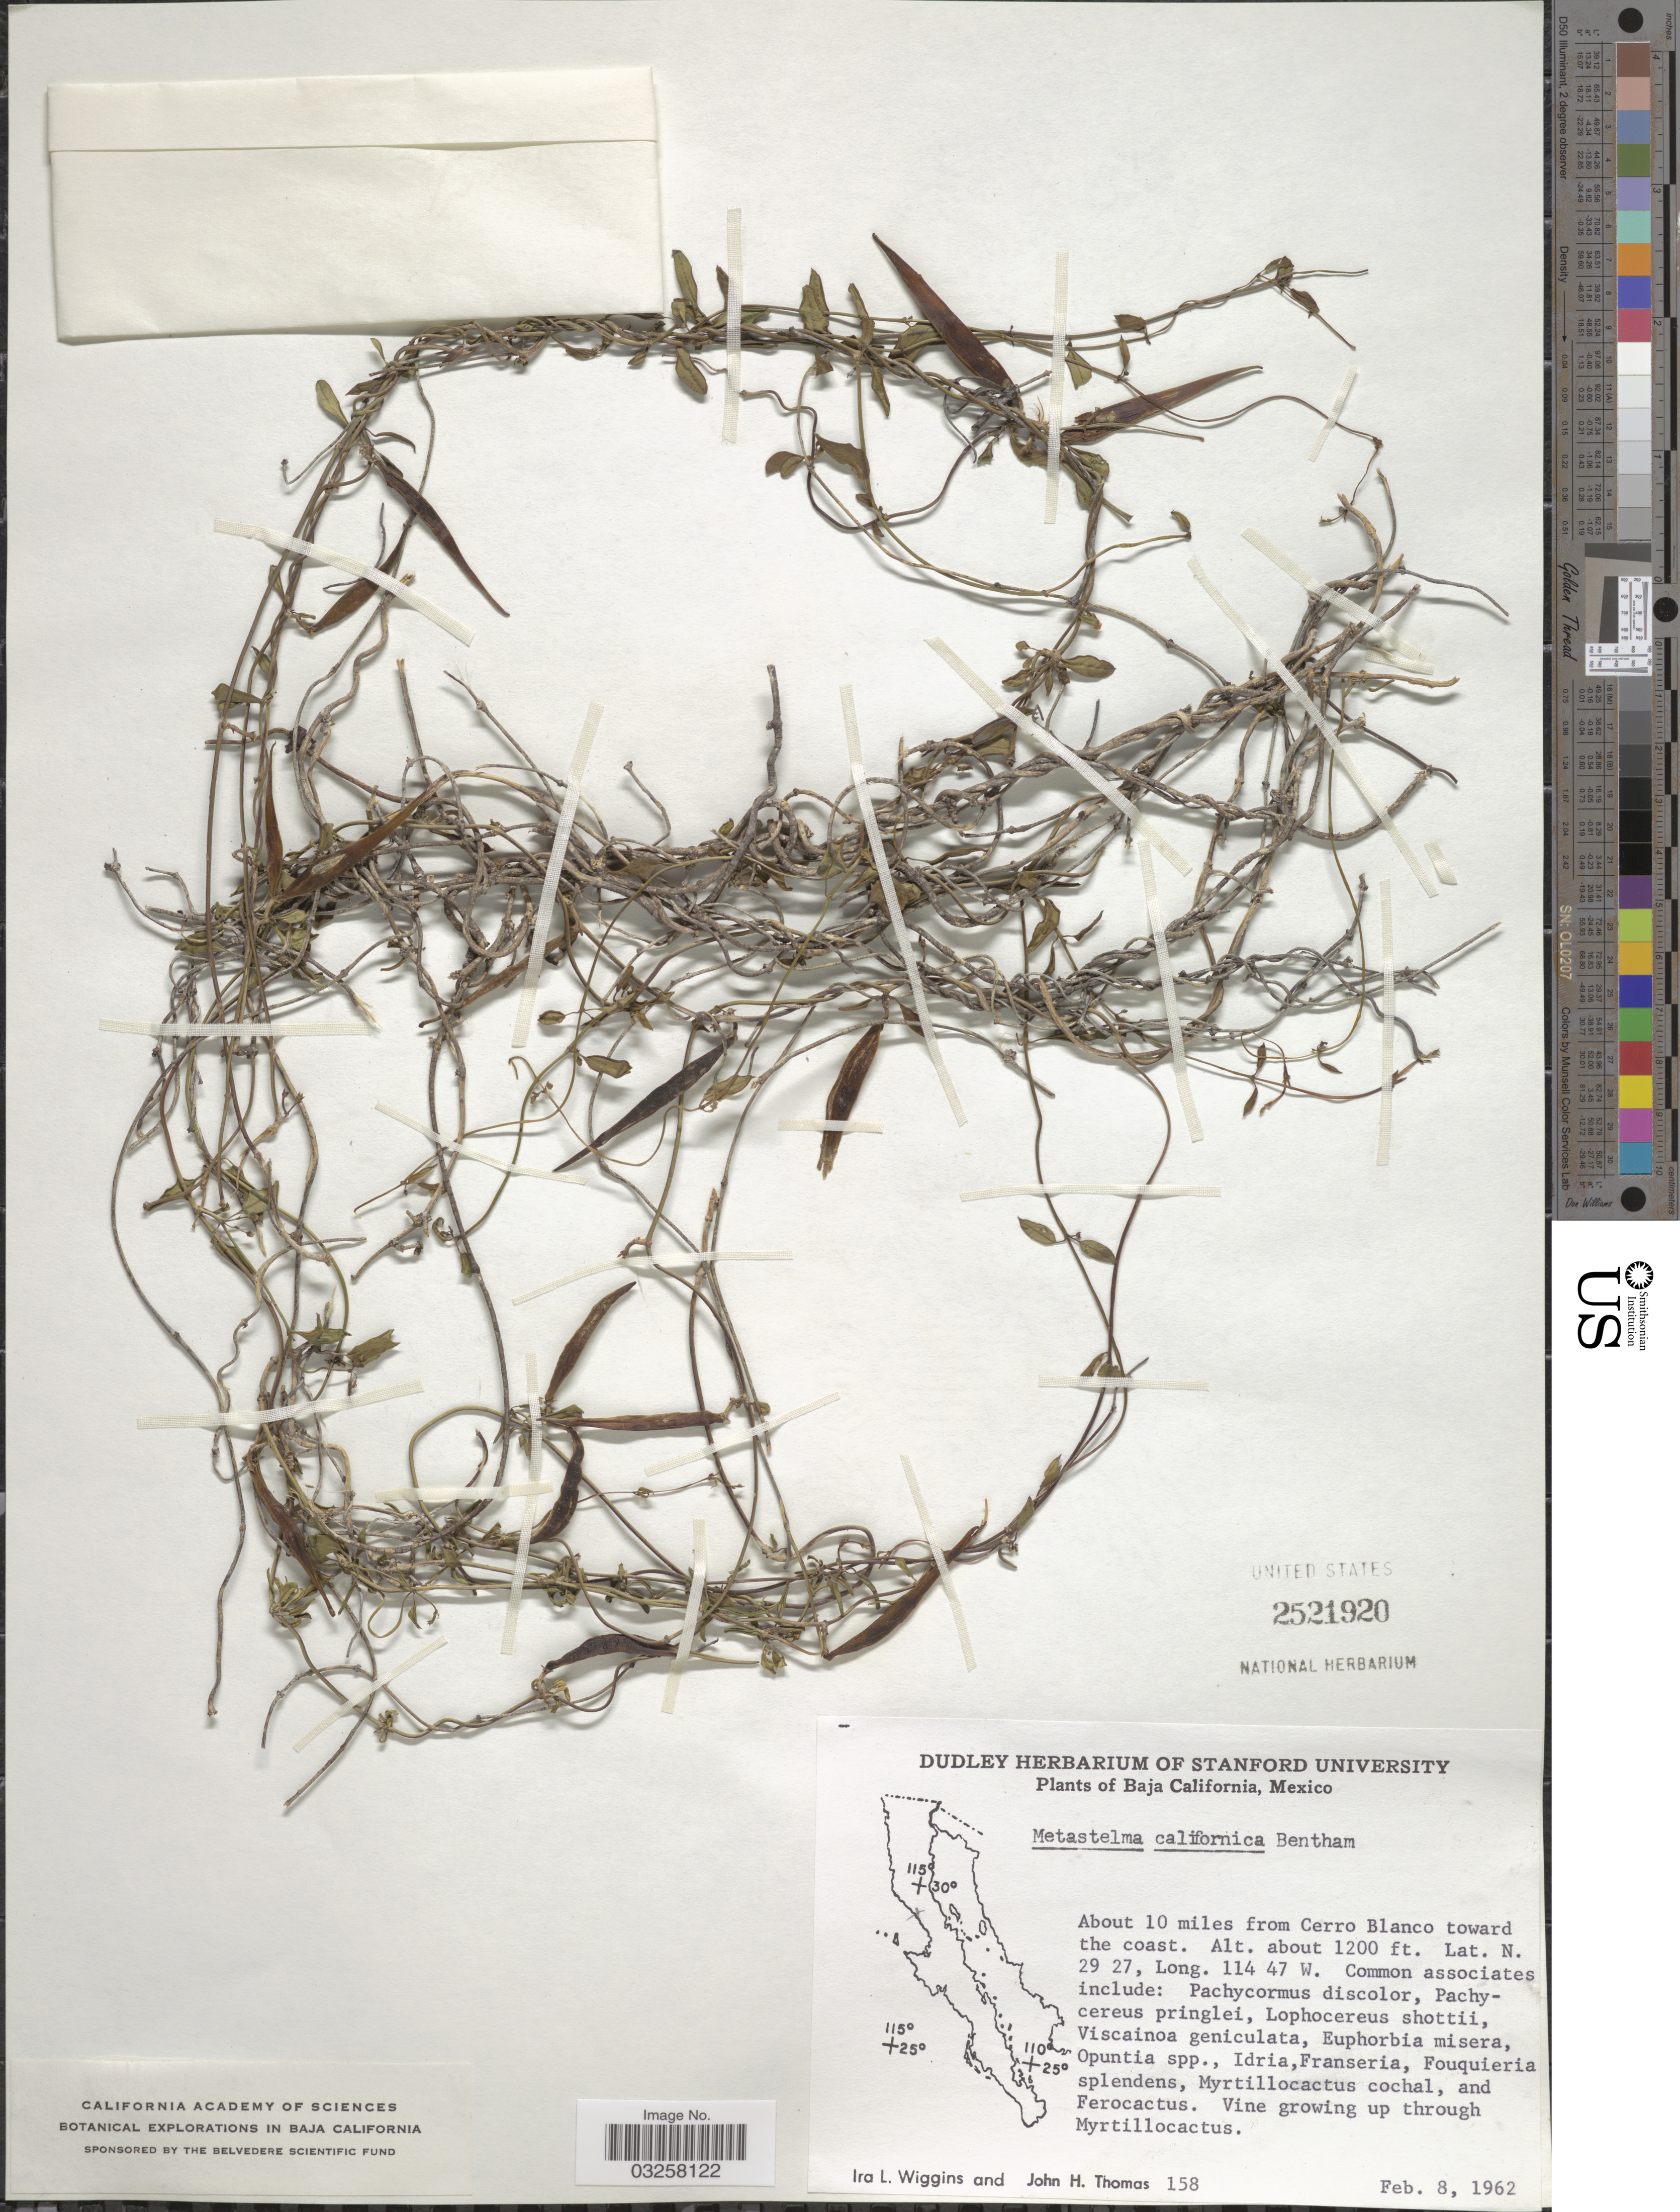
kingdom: Plantae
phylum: Tracheophyta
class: Magnoliopsida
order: Gentianales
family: Apocynaceae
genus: Metastelma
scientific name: Metastelma californicum subsp. californicum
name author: Benth.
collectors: I. L. Wiggins & J. H. Thomas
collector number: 158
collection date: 1962-02-08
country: Mexico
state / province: Baja California Norte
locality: About 10 miles from Cerro Blanco toward the coast.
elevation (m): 366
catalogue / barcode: US 2521920